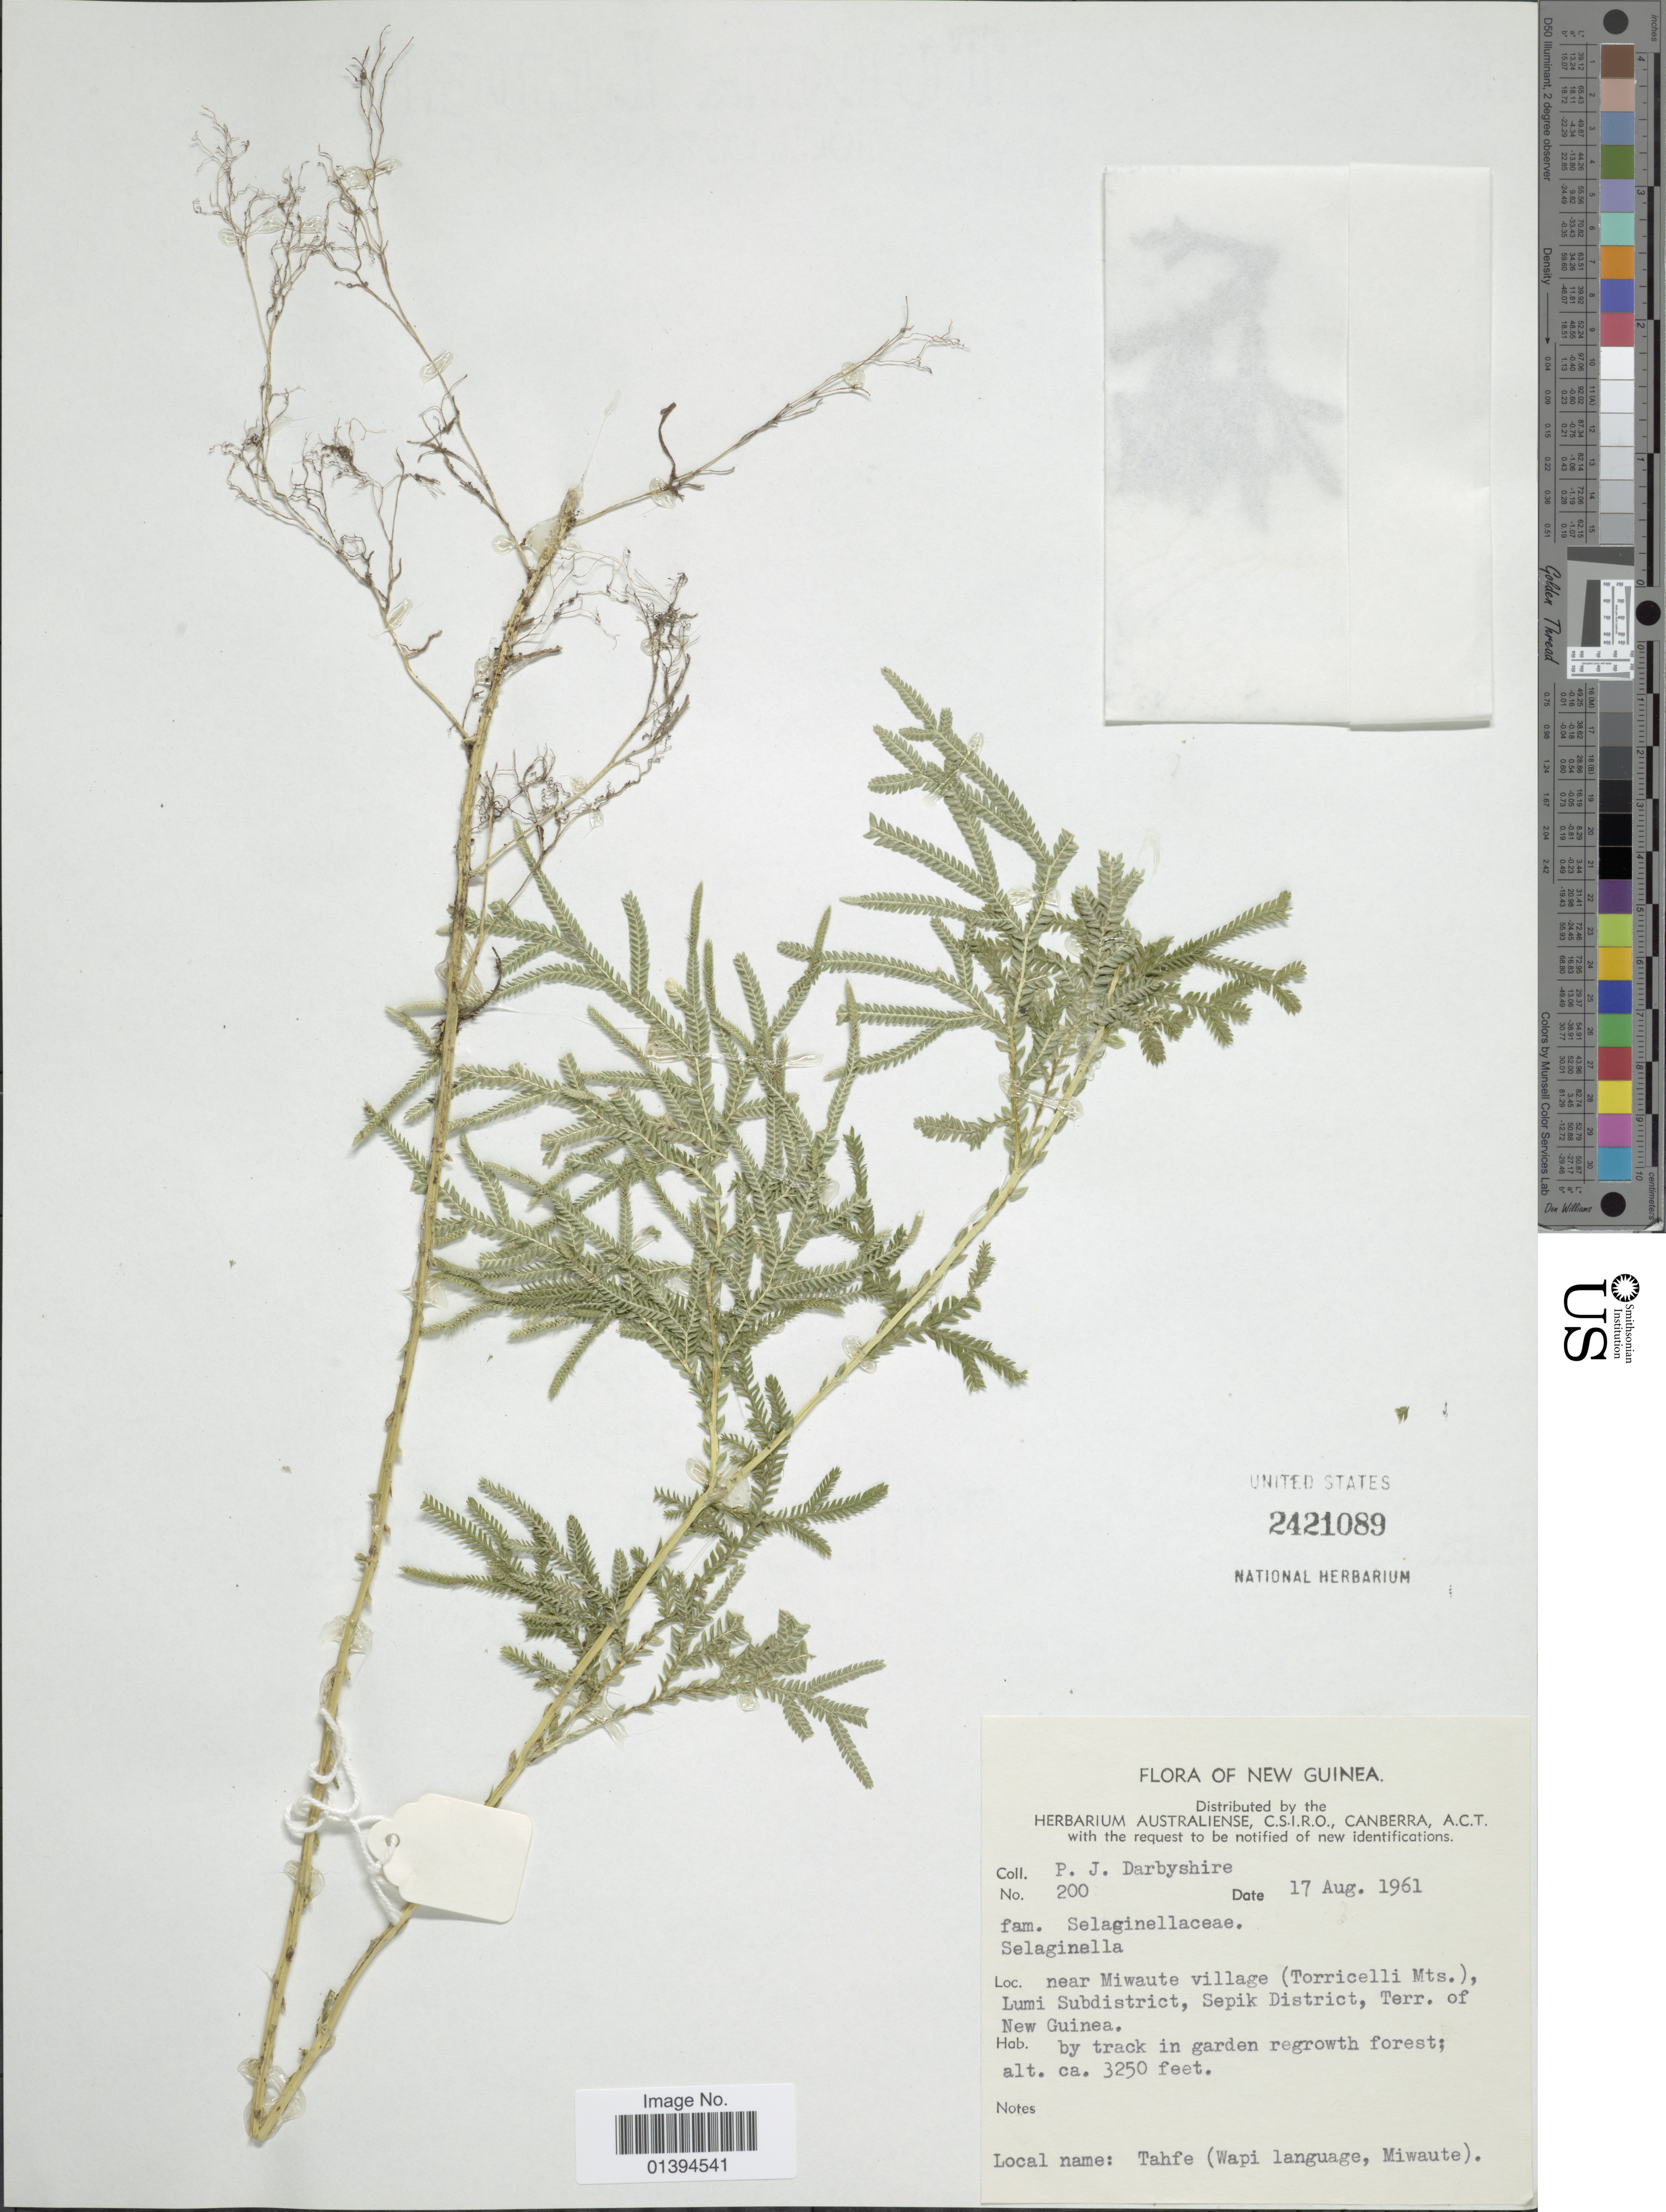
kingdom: Plantae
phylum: Tracheophyta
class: Lycopodiopsida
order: Selaginellales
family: Selaginellaceae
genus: Selaginella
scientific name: Selaginella sp.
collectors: P. Darbyshire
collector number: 200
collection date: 1961-08-17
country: Papua New Guinea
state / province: East Sepik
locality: New Guinea, near Miwaute village (Torricelli Mts.), Lumi Subdistrict, Sepik District, Terr. of New Guinea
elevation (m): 991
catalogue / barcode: US 2421089